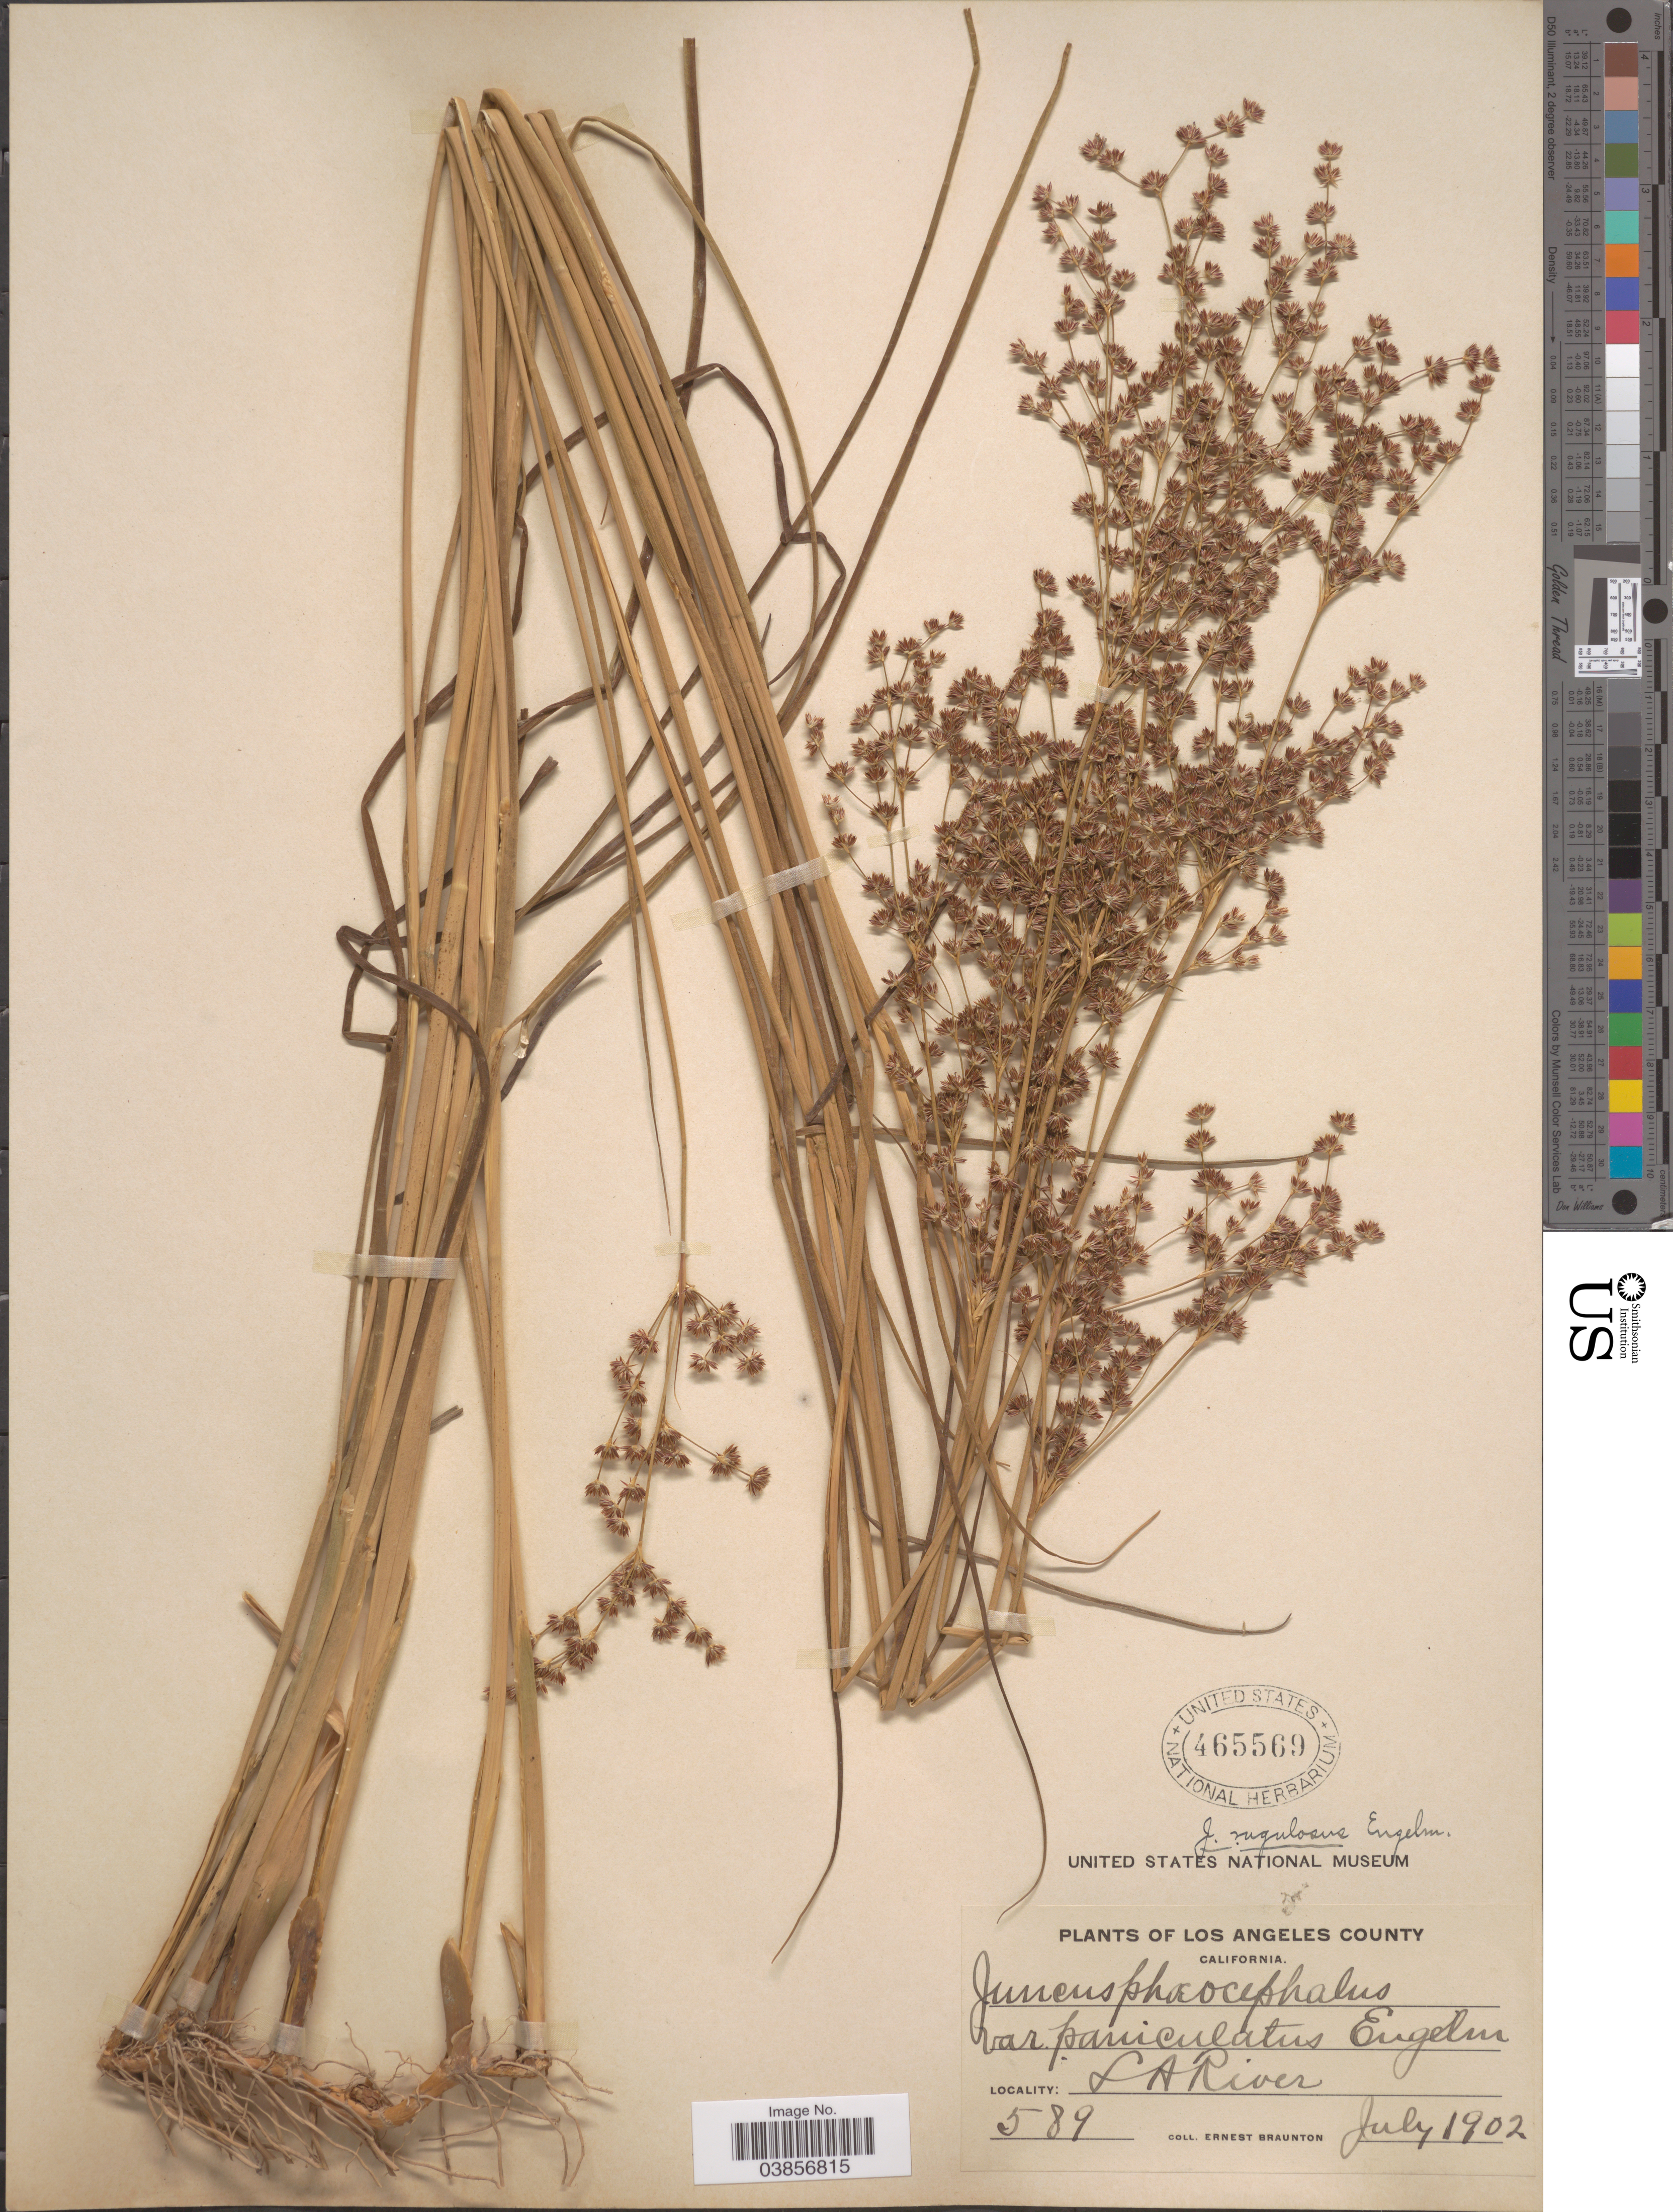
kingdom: Plantae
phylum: Tracheophyta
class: Liliopsida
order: Poales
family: Juncaceae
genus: Juncus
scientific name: Juncus rugulosus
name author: Engelm.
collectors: E. Braunton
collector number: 589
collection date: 1902-07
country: United States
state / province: California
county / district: Los Angeles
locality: Los Angeles County. LA River.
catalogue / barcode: US 465569